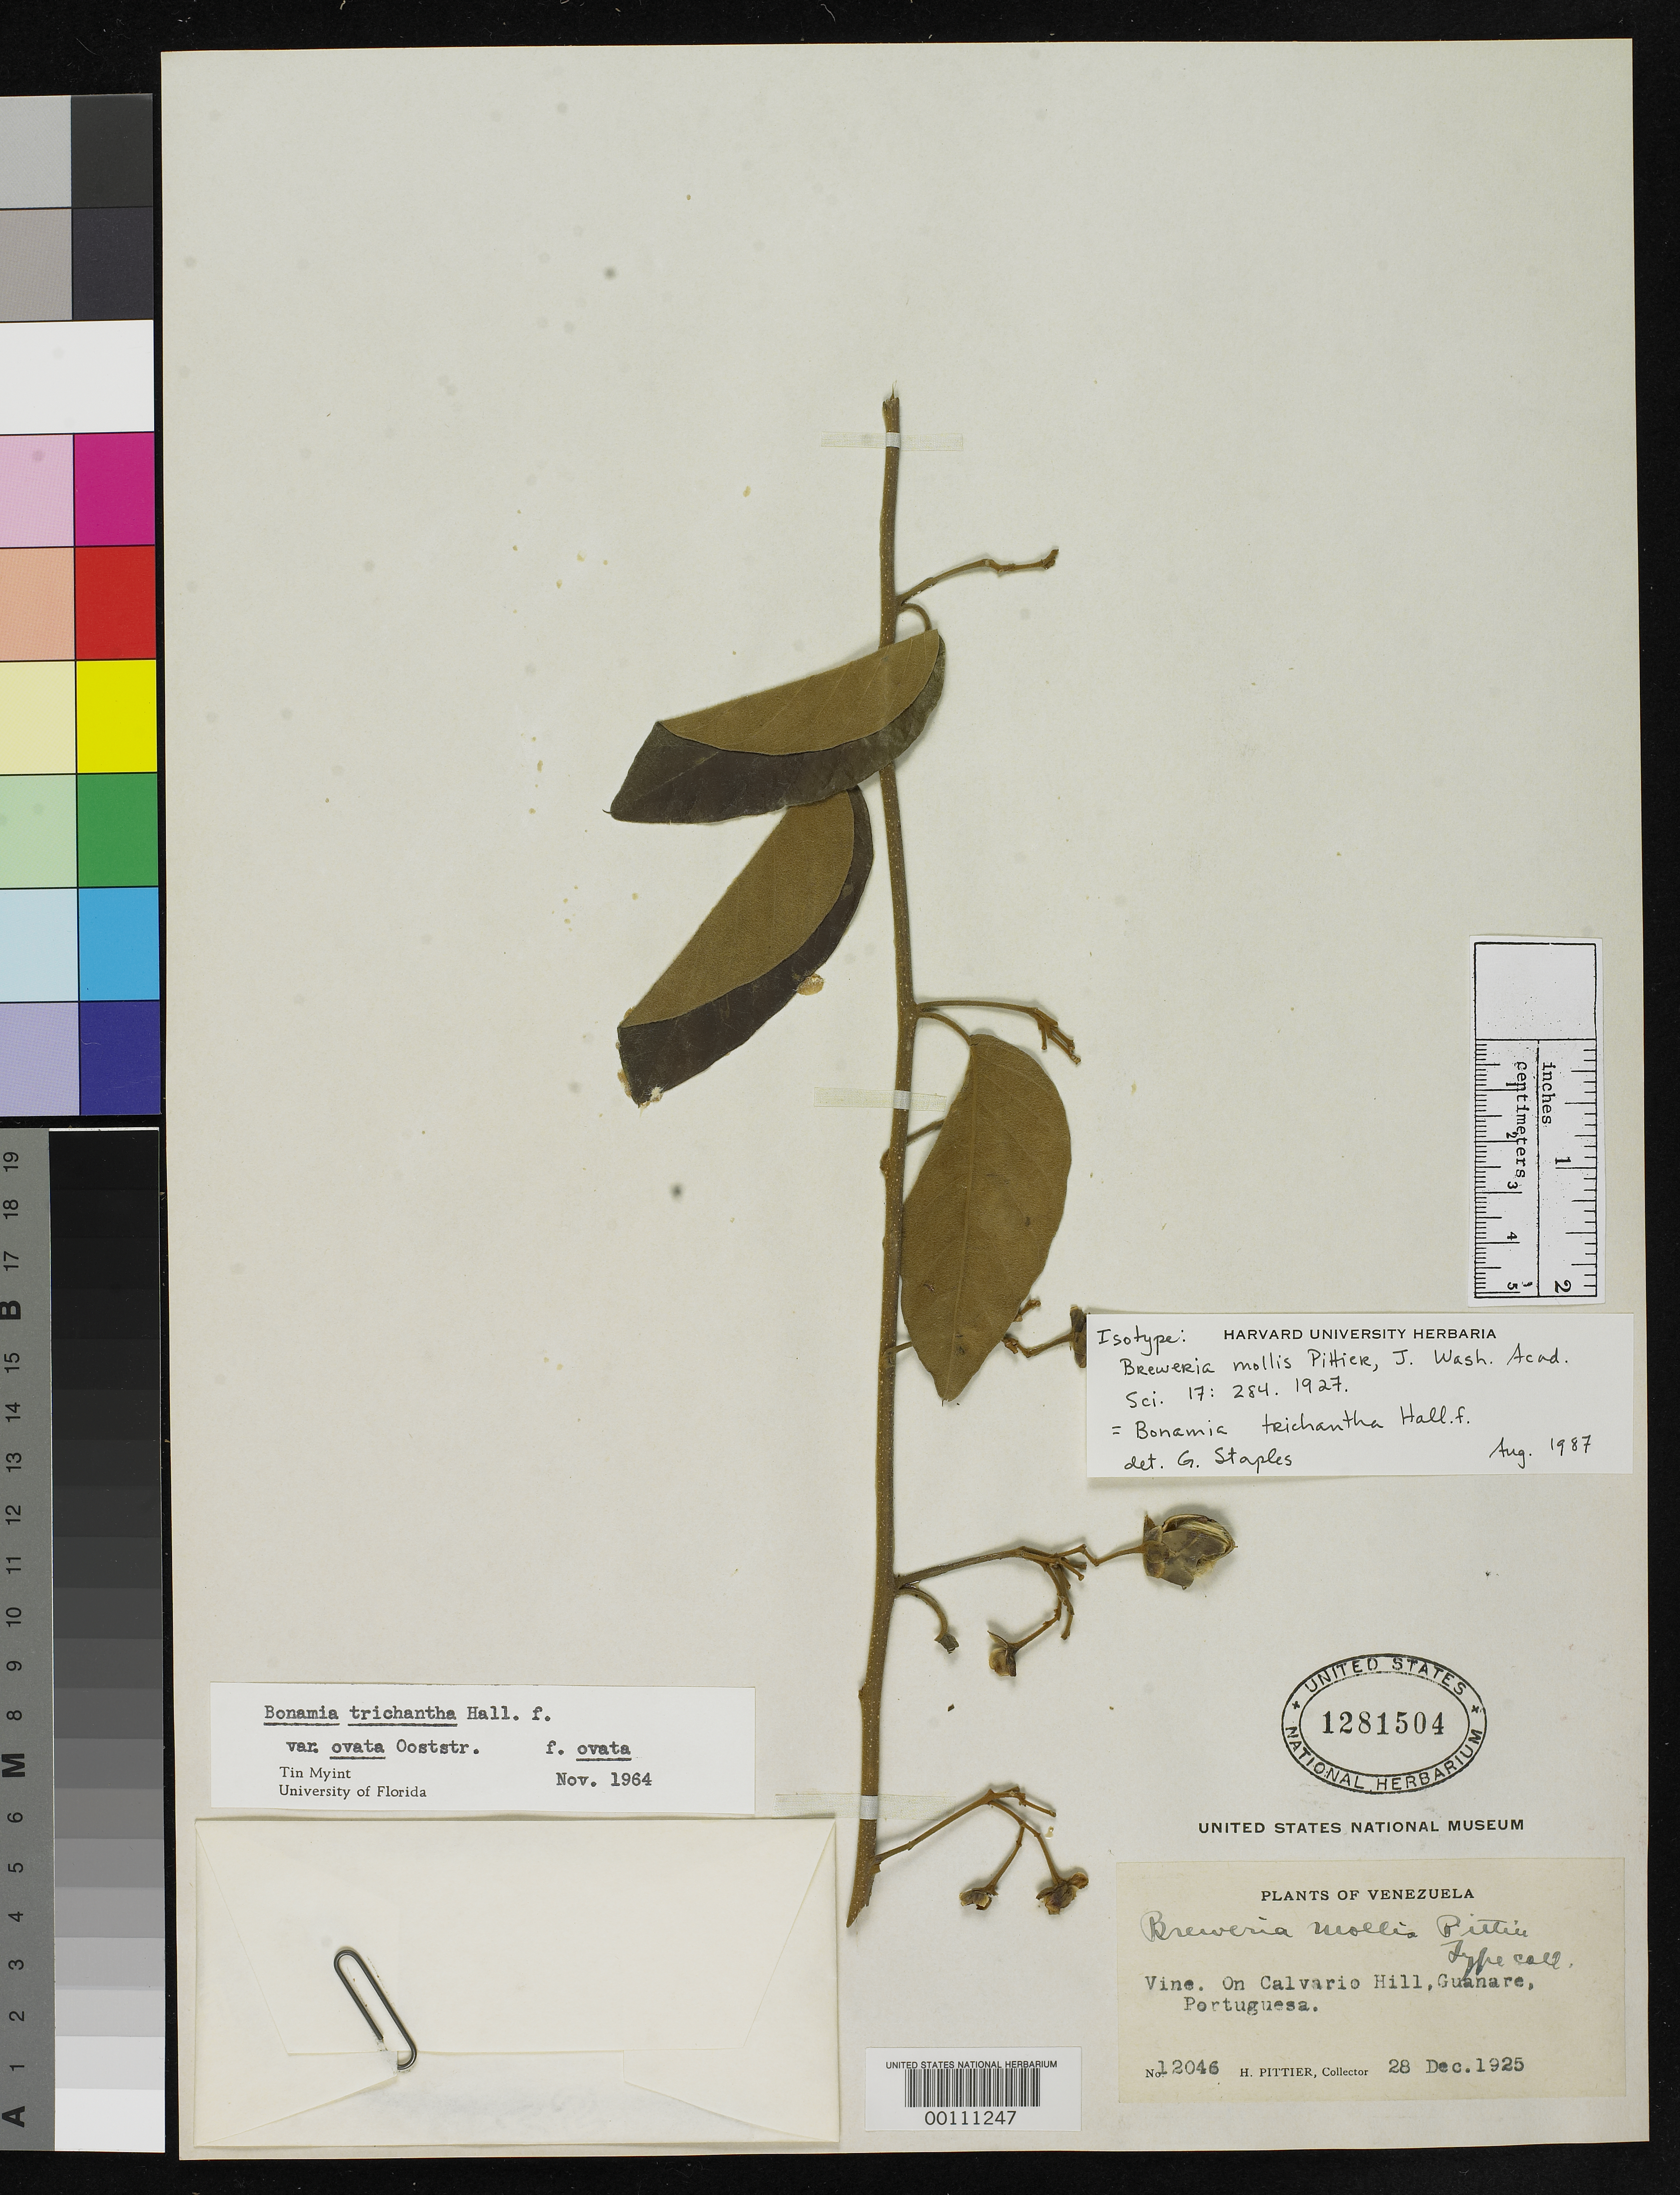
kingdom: Plantae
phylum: Tracheophyta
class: Magnoliopsida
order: Solanales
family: Convolvulaceae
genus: Breweria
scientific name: Breweria mollis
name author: Pittier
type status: Type Collection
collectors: H. F. Pittier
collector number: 12046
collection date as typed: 28 Dec 1925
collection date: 1925-12-28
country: Venezuela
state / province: Portuguesa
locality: Calvario Hill, Guanare.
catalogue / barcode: US 1281504